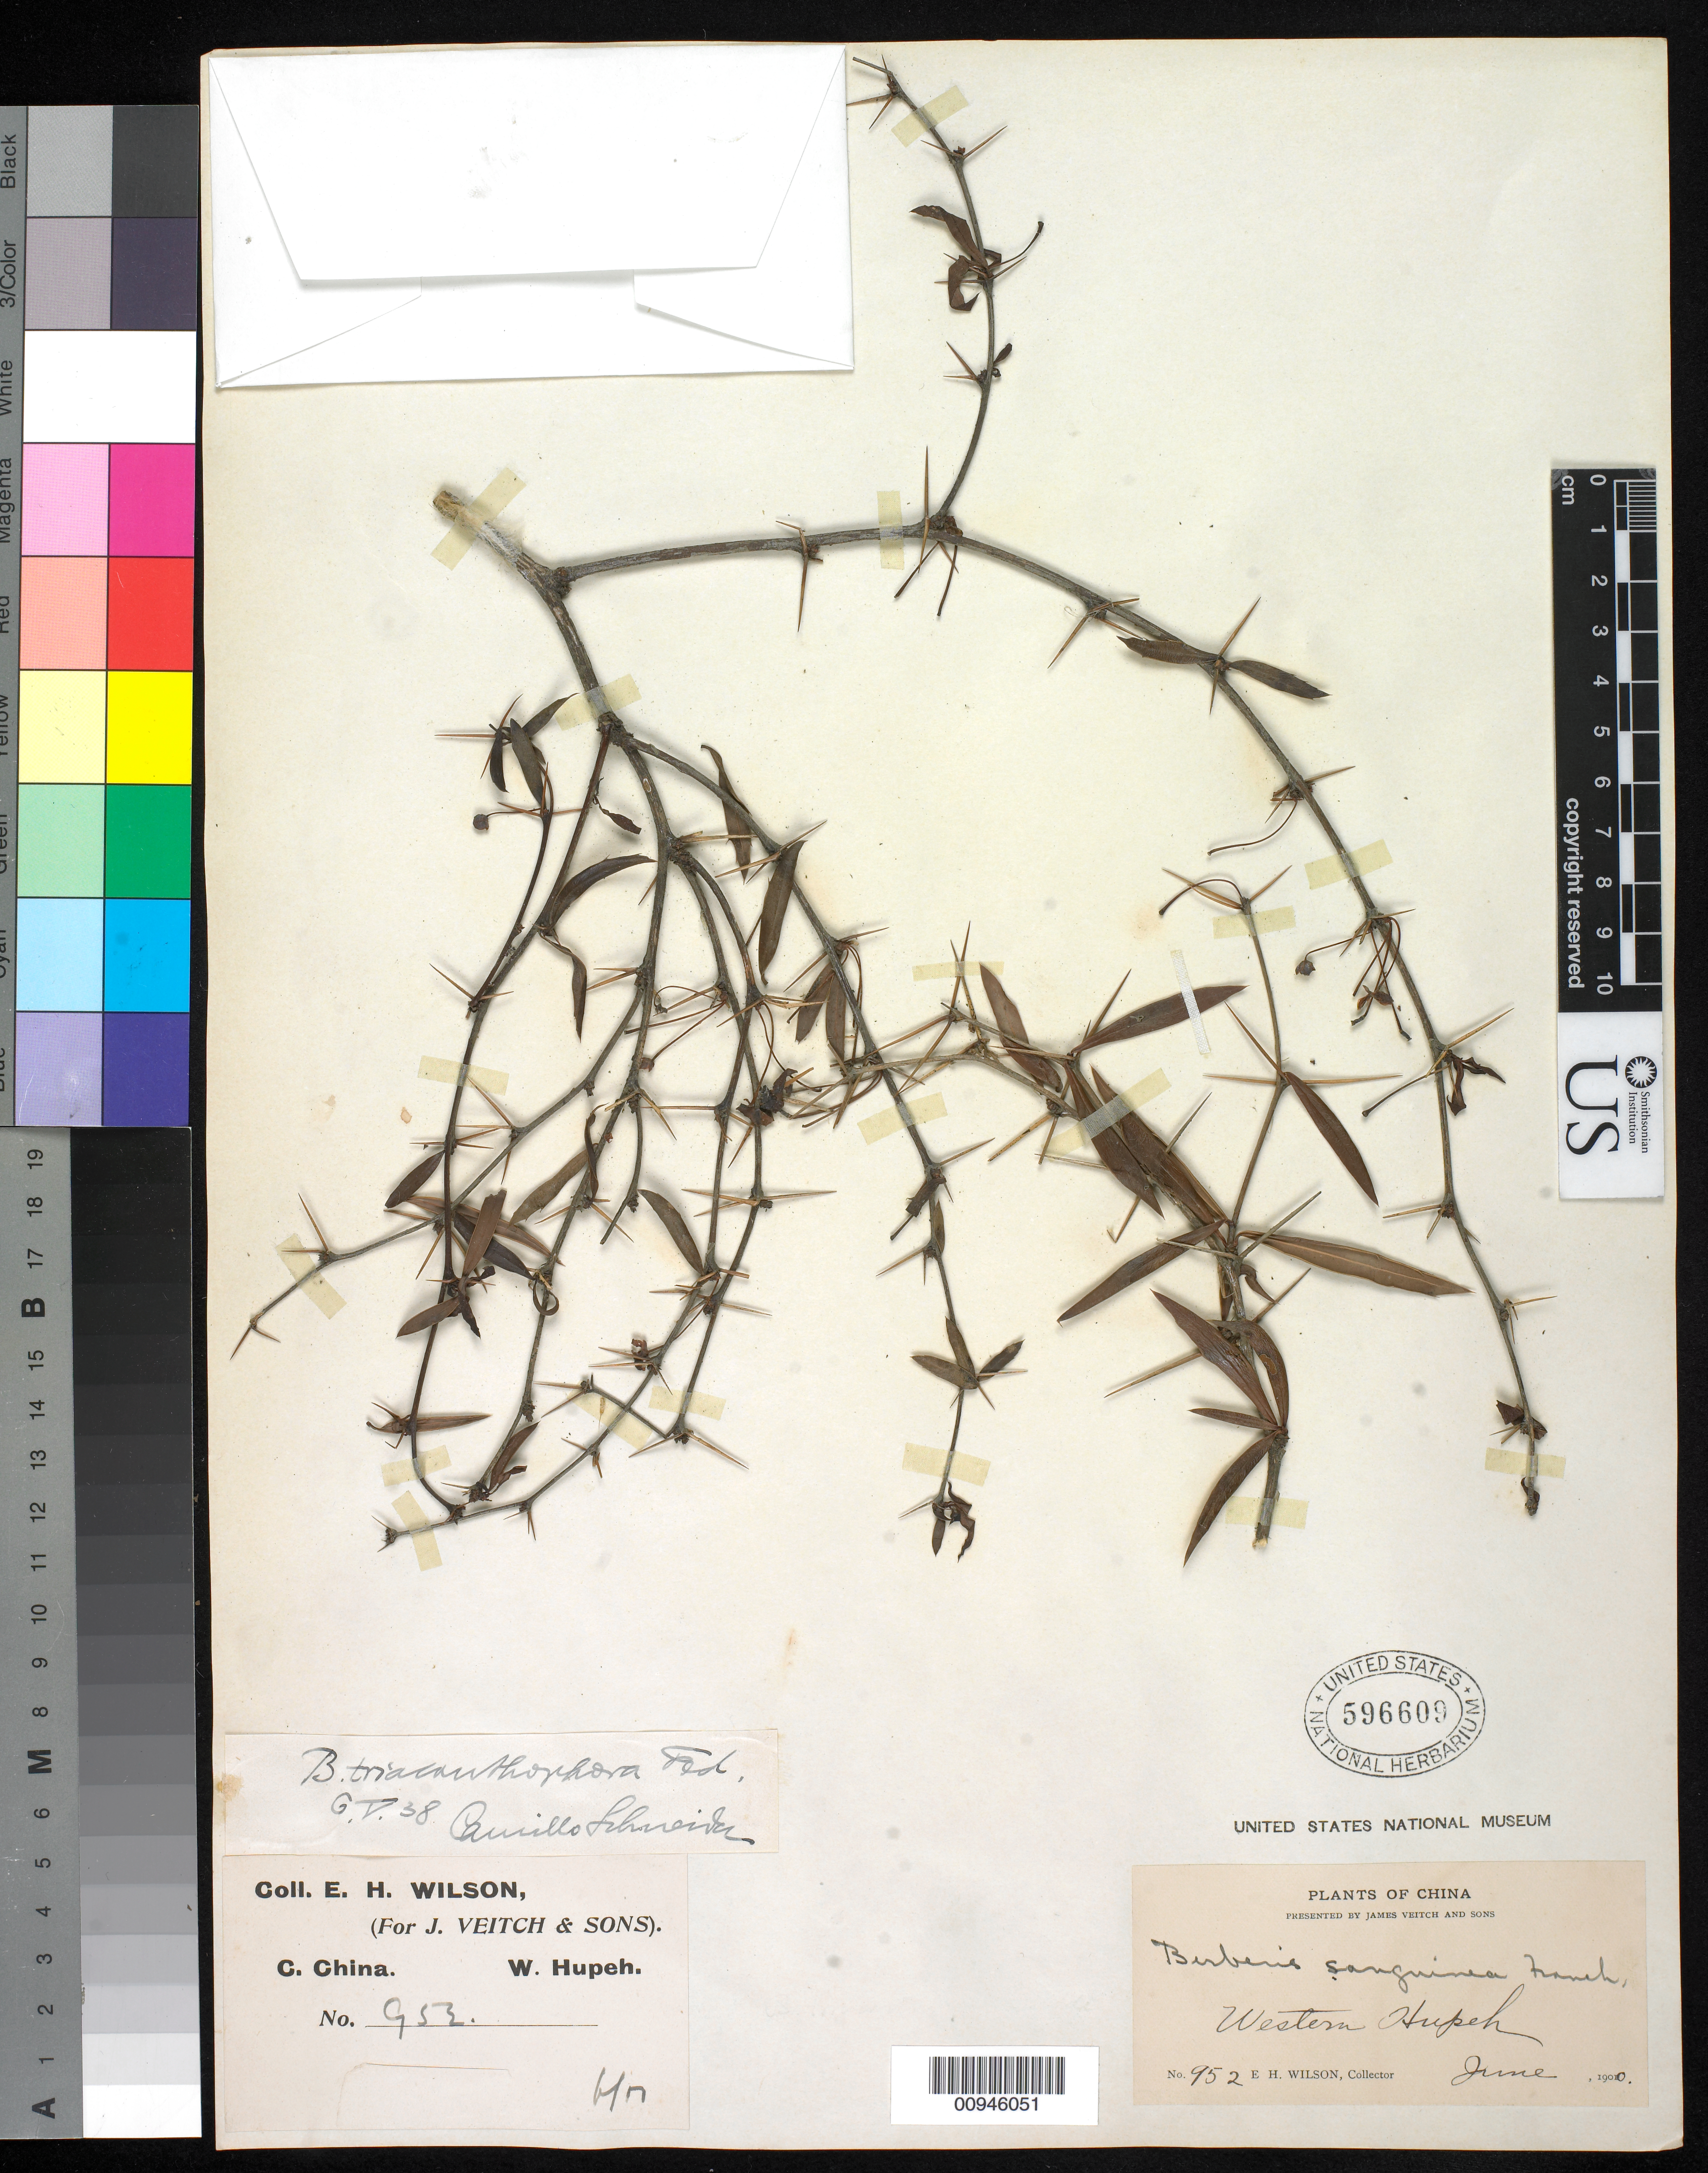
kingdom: Plantae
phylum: Tracheophyta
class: Magnoliopsida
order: Ranunculales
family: Berberidaceae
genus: Berberis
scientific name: Berberis triacanthophora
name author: Fedde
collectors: E. H. Wilson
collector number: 952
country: China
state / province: Hubei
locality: Western Hupeh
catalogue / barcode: US 596609